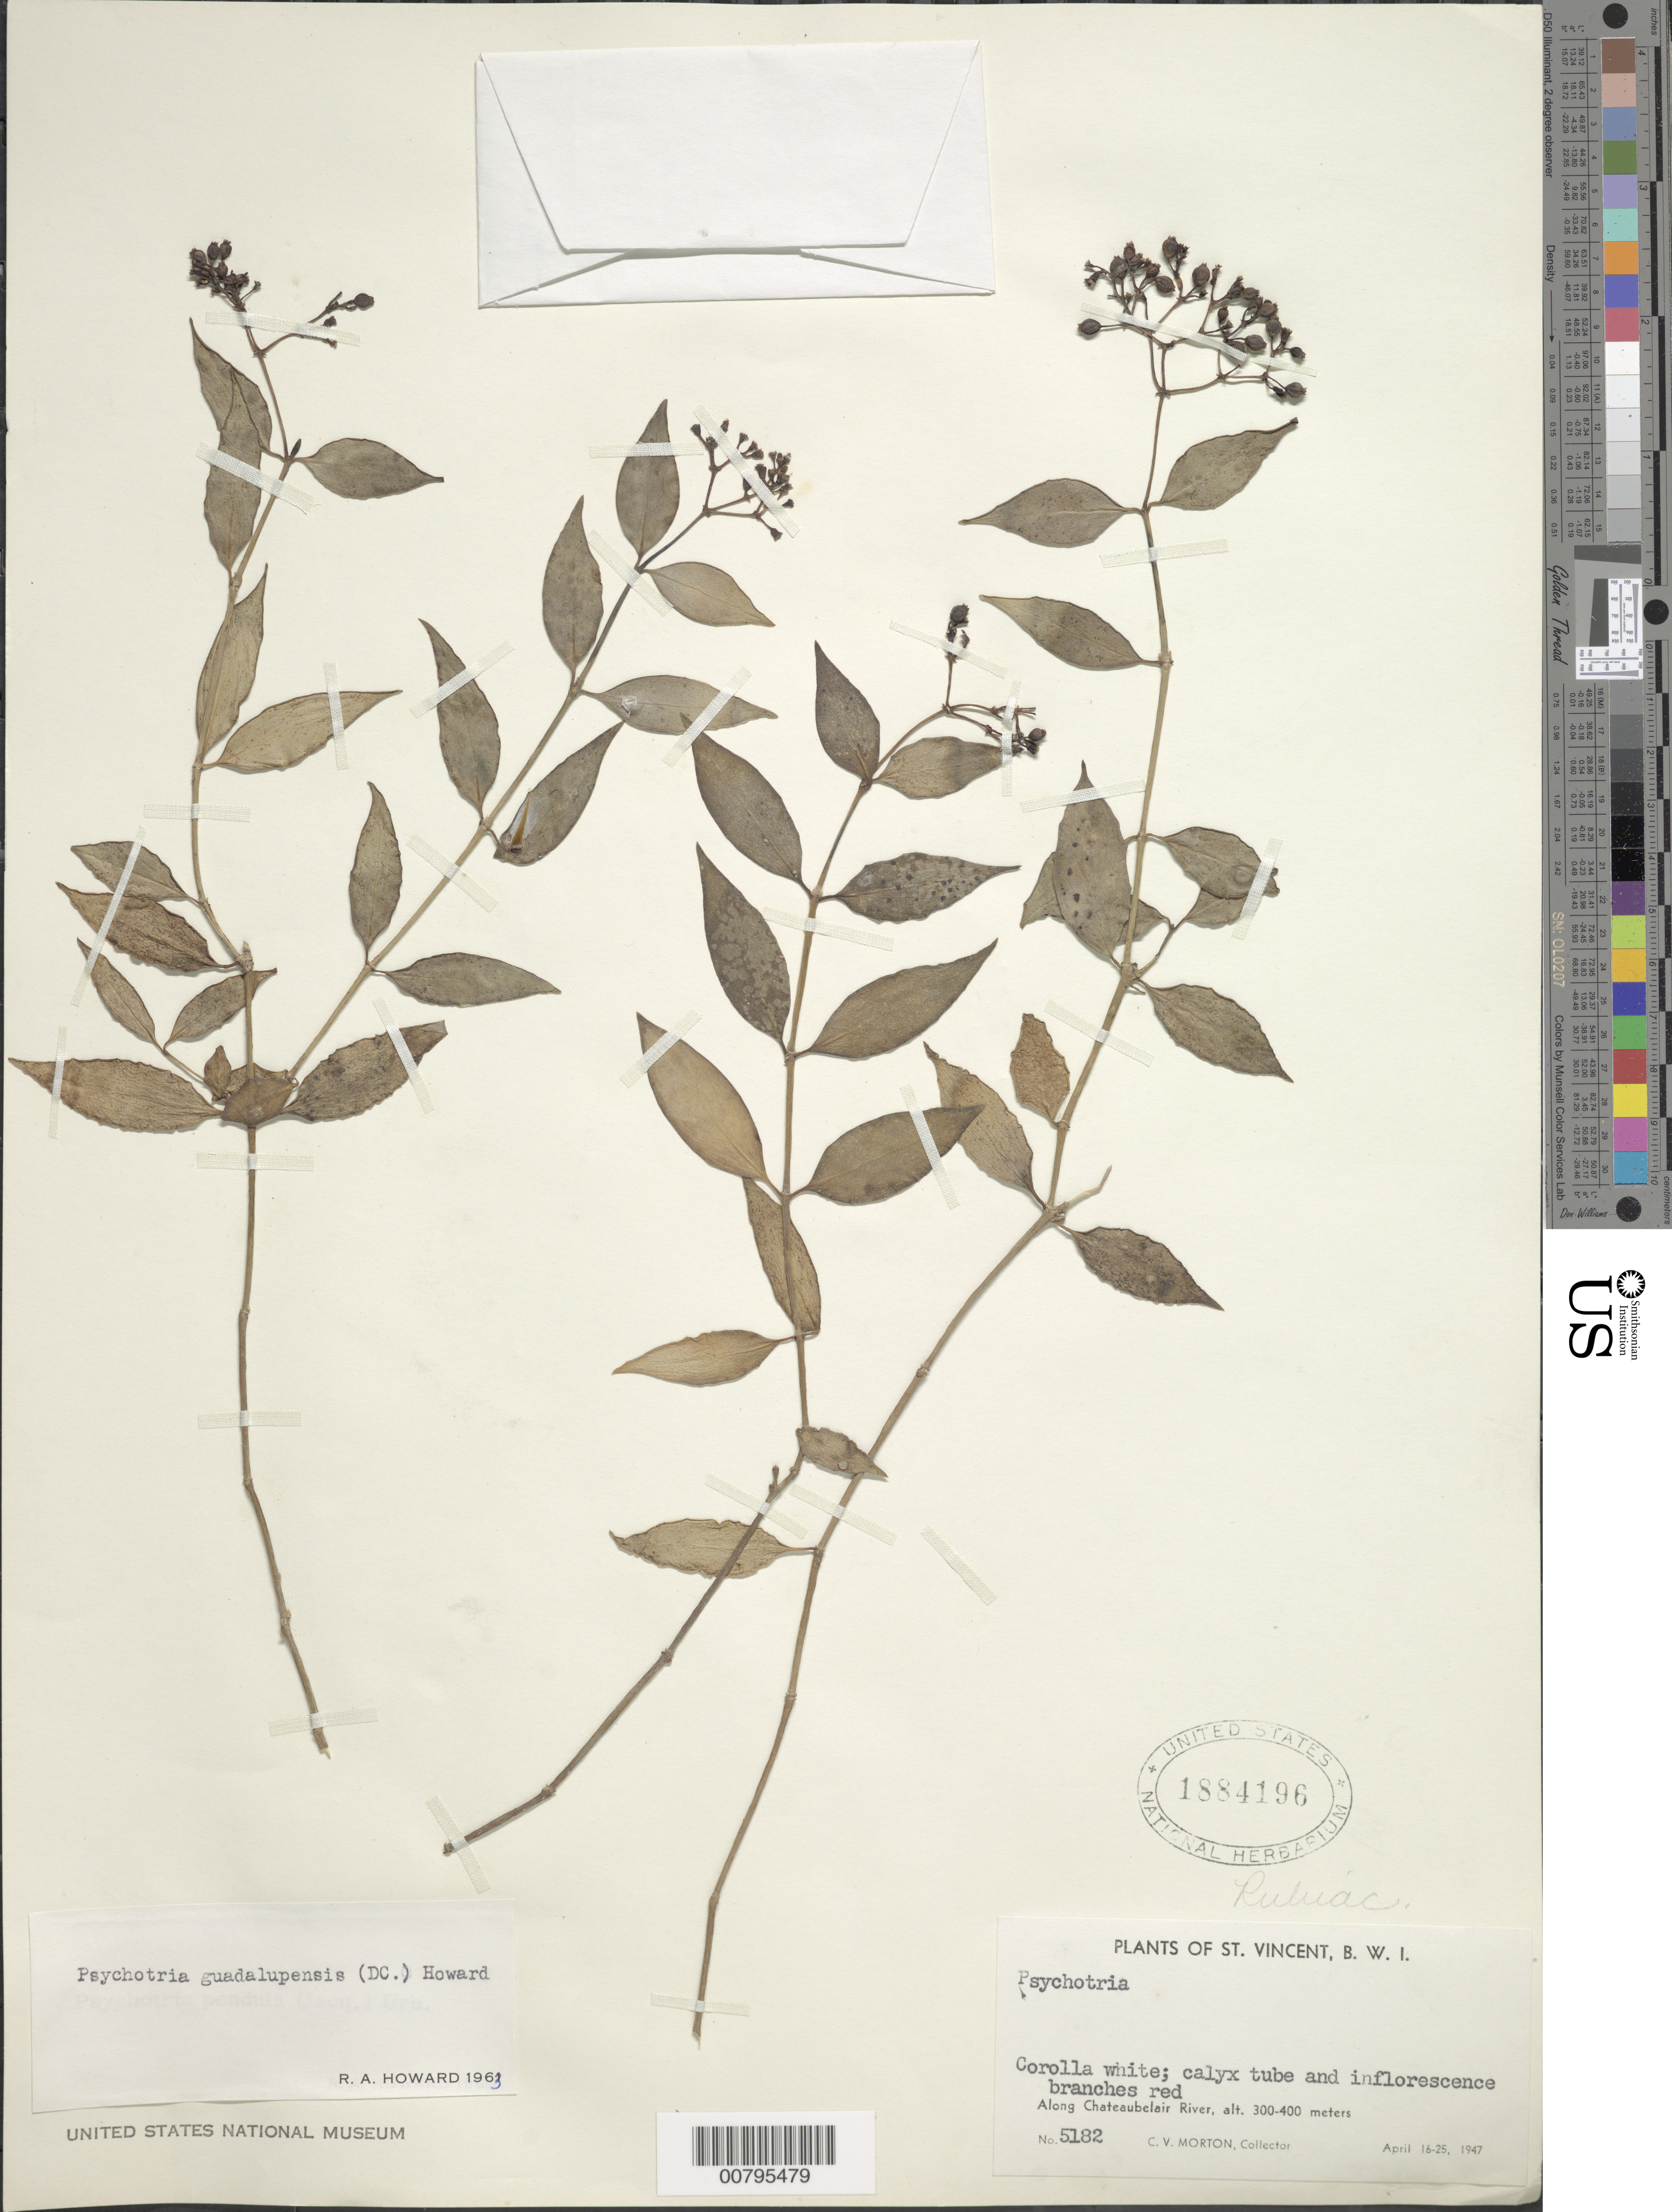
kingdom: Plantae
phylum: Tracheophyta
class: Magnoliopsida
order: Gentianales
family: Rubiaceae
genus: Notopleura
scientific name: Notopleura guadalupensis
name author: (DC.) C.M. Taylor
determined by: Howard, R. A.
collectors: C. V. Morton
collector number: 5182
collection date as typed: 16 Apr 1947 to 25 Apr 1947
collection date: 1947-04-16/1947-04-25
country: St. Vincent - Grenadines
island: St. Vincent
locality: Along Chateaubelair River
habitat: Along river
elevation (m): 300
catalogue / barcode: US 1884196